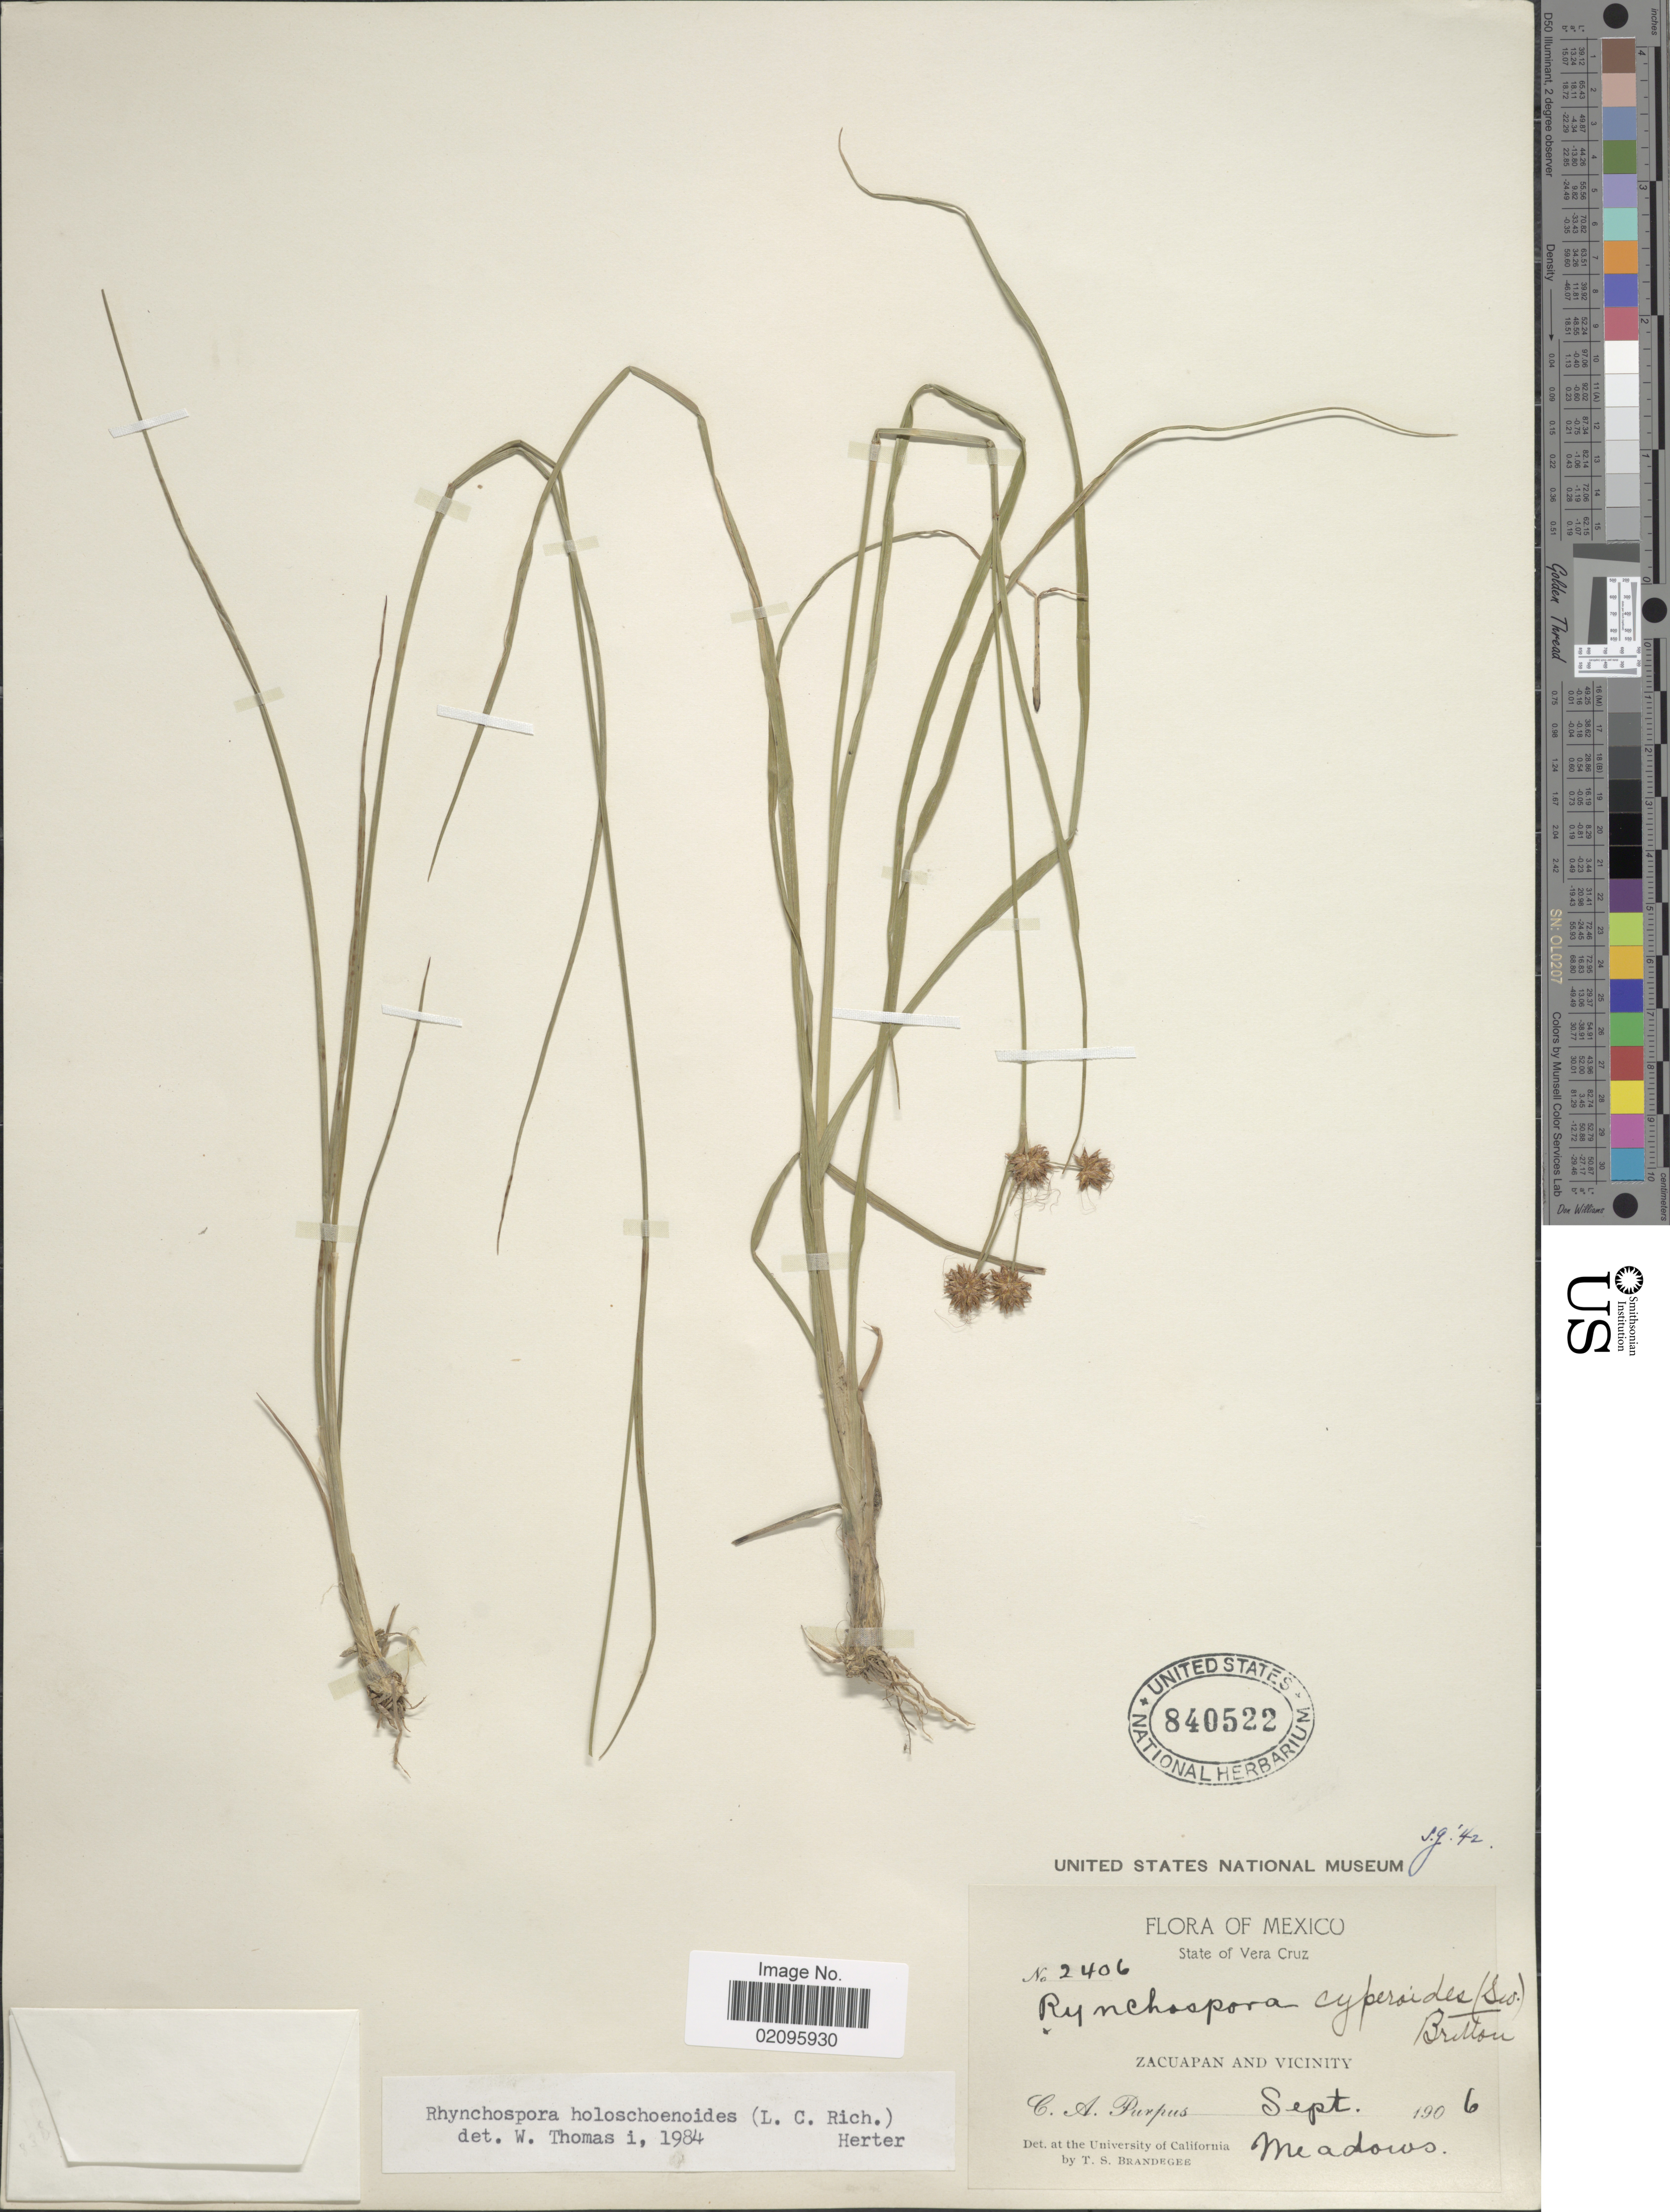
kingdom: Plantae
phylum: Tracheophyta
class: Liliopsida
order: Poales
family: Cyperaceae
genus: Rhynchospora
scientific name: Rhynchospora holoschoenoides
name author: (Rich.) Herter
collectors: C. A. Purpus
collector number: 2406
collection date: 1906-09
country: Mexico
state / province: Veracruz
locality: Vera Cruz, Zacuapan and vicinity, meadows.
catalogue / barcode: US 840522